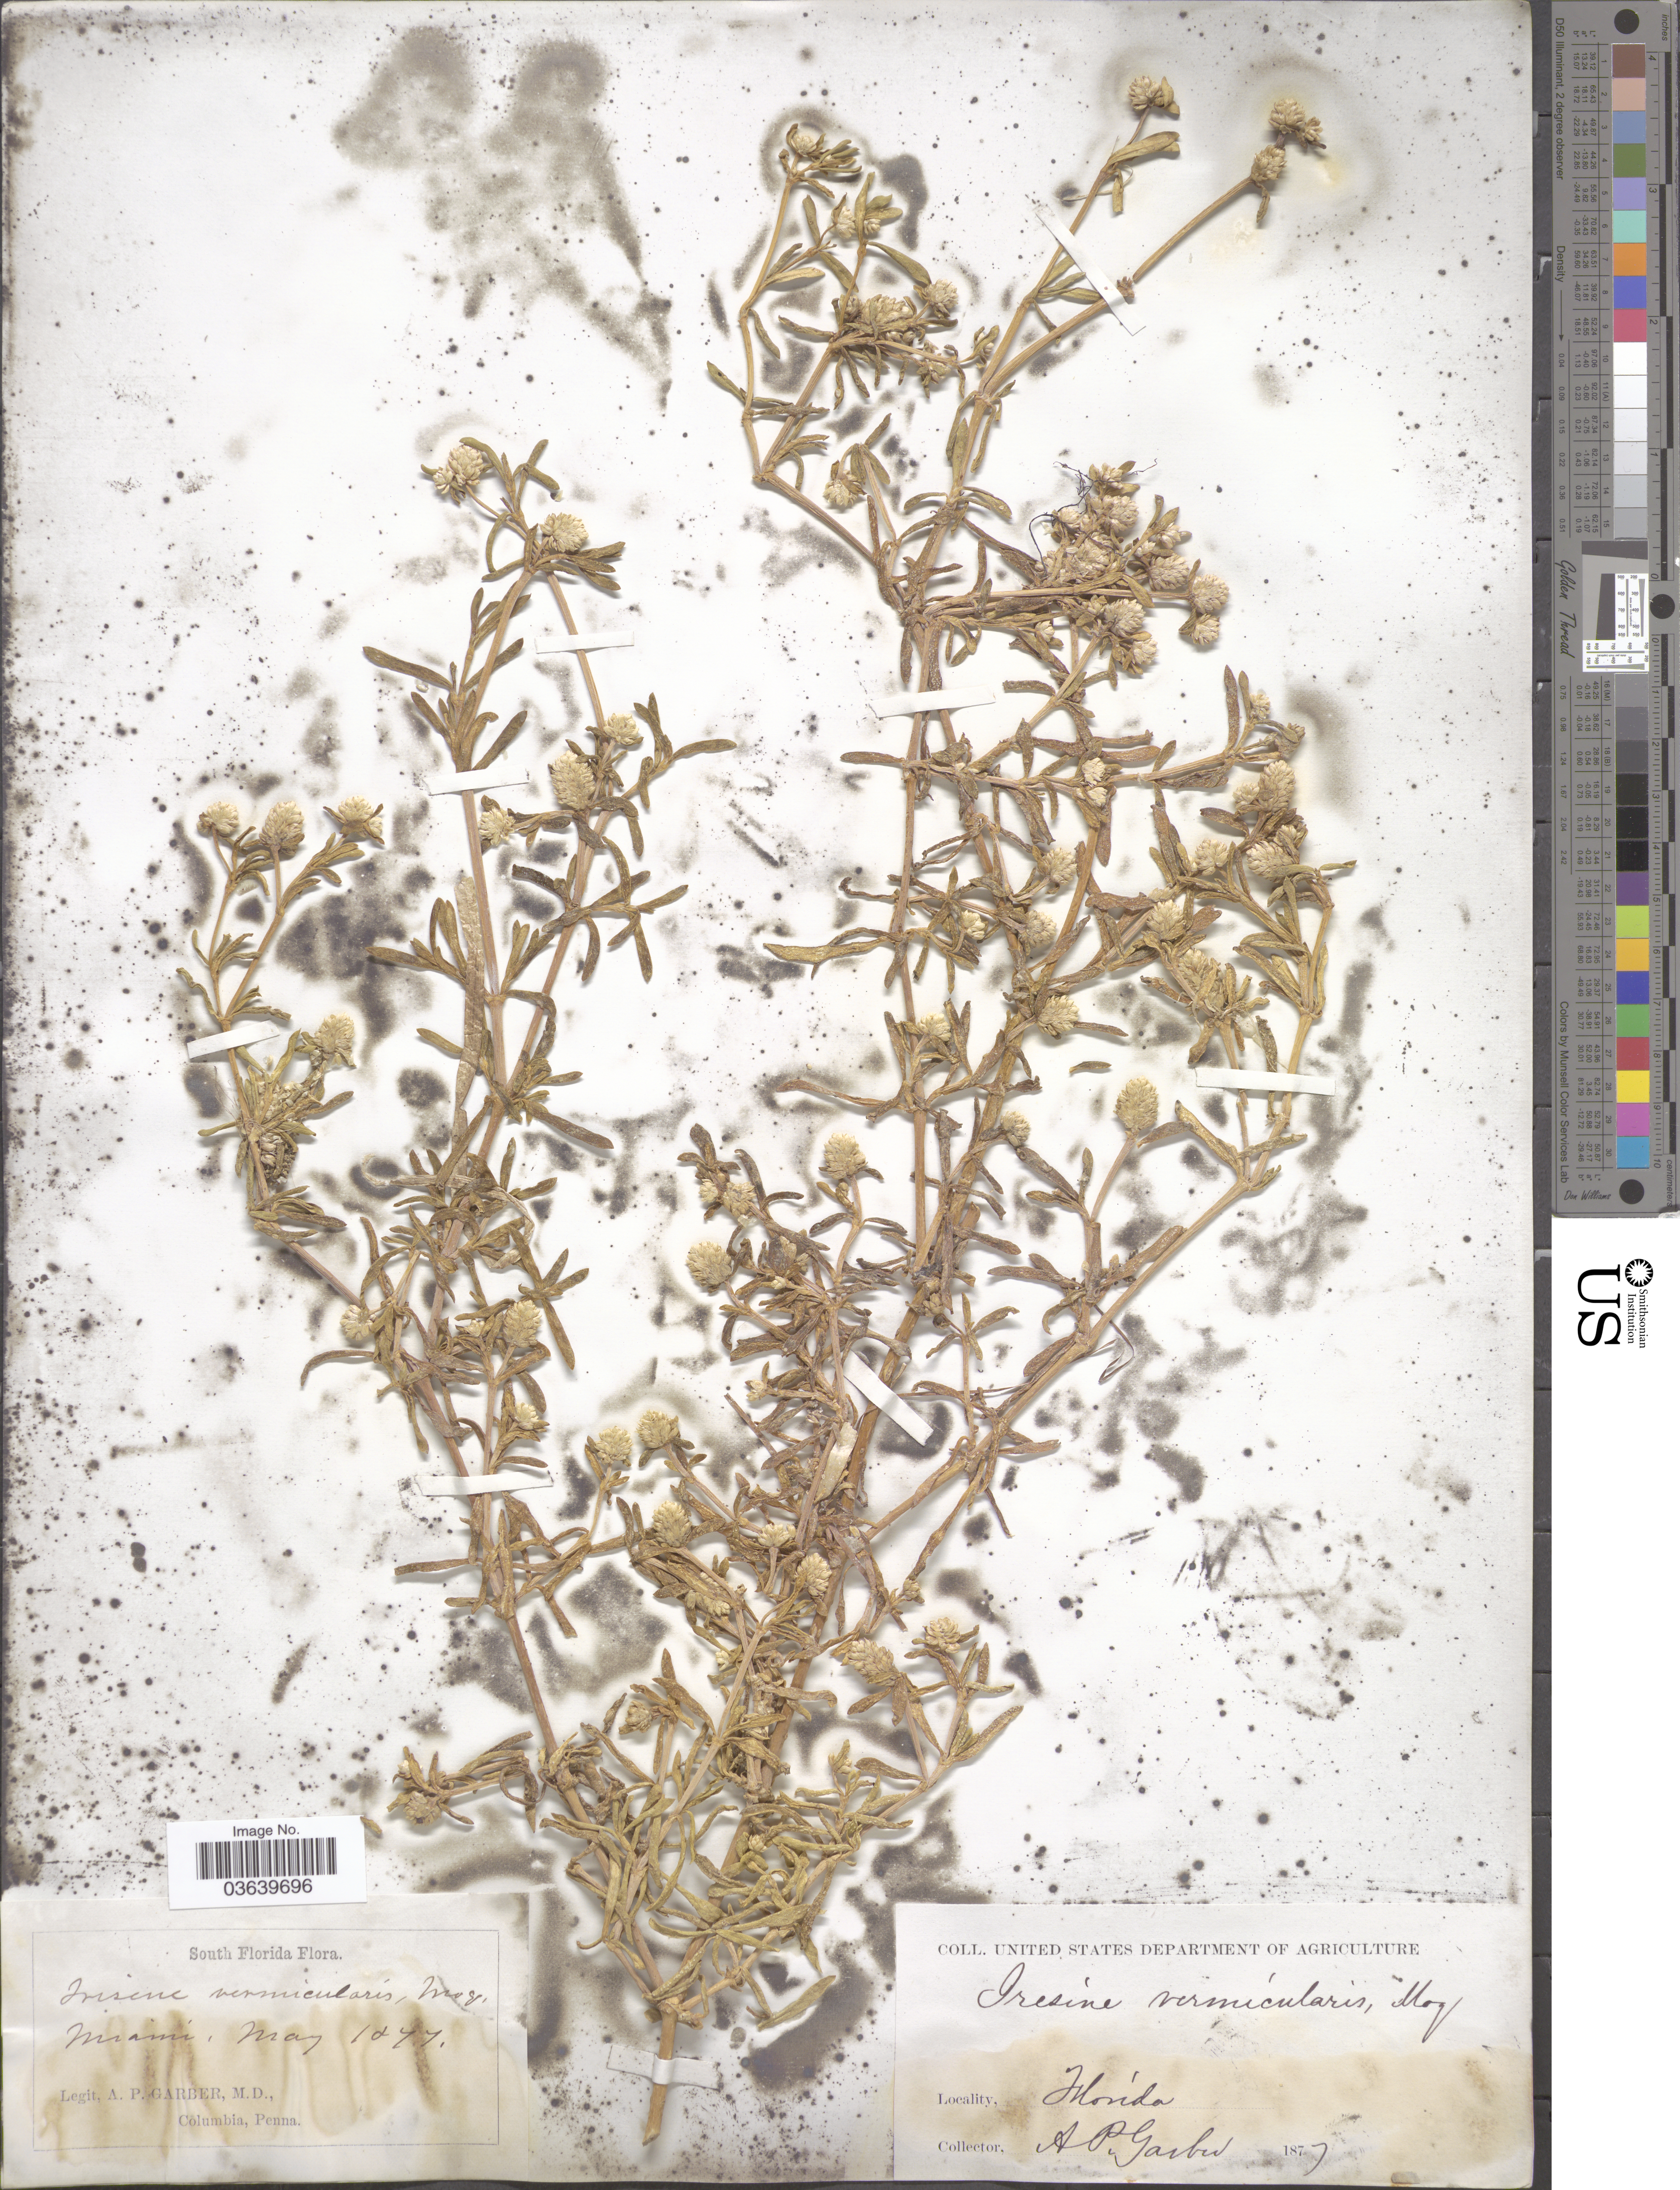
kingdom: Plantae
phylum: Tracheophyta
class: Magnoliopsida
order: Caryophyllales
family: Amaranthaceae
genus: Gomphrena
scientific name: Gomphrena vermicularis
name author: L.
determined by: Strong, Mark T., (BOT), Smithsonian Institution - National Museum of Natural History (UNITED STATES)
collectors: A. P. Garber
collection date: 1877-05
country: United States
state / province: Florida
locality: South Florida. Miami.